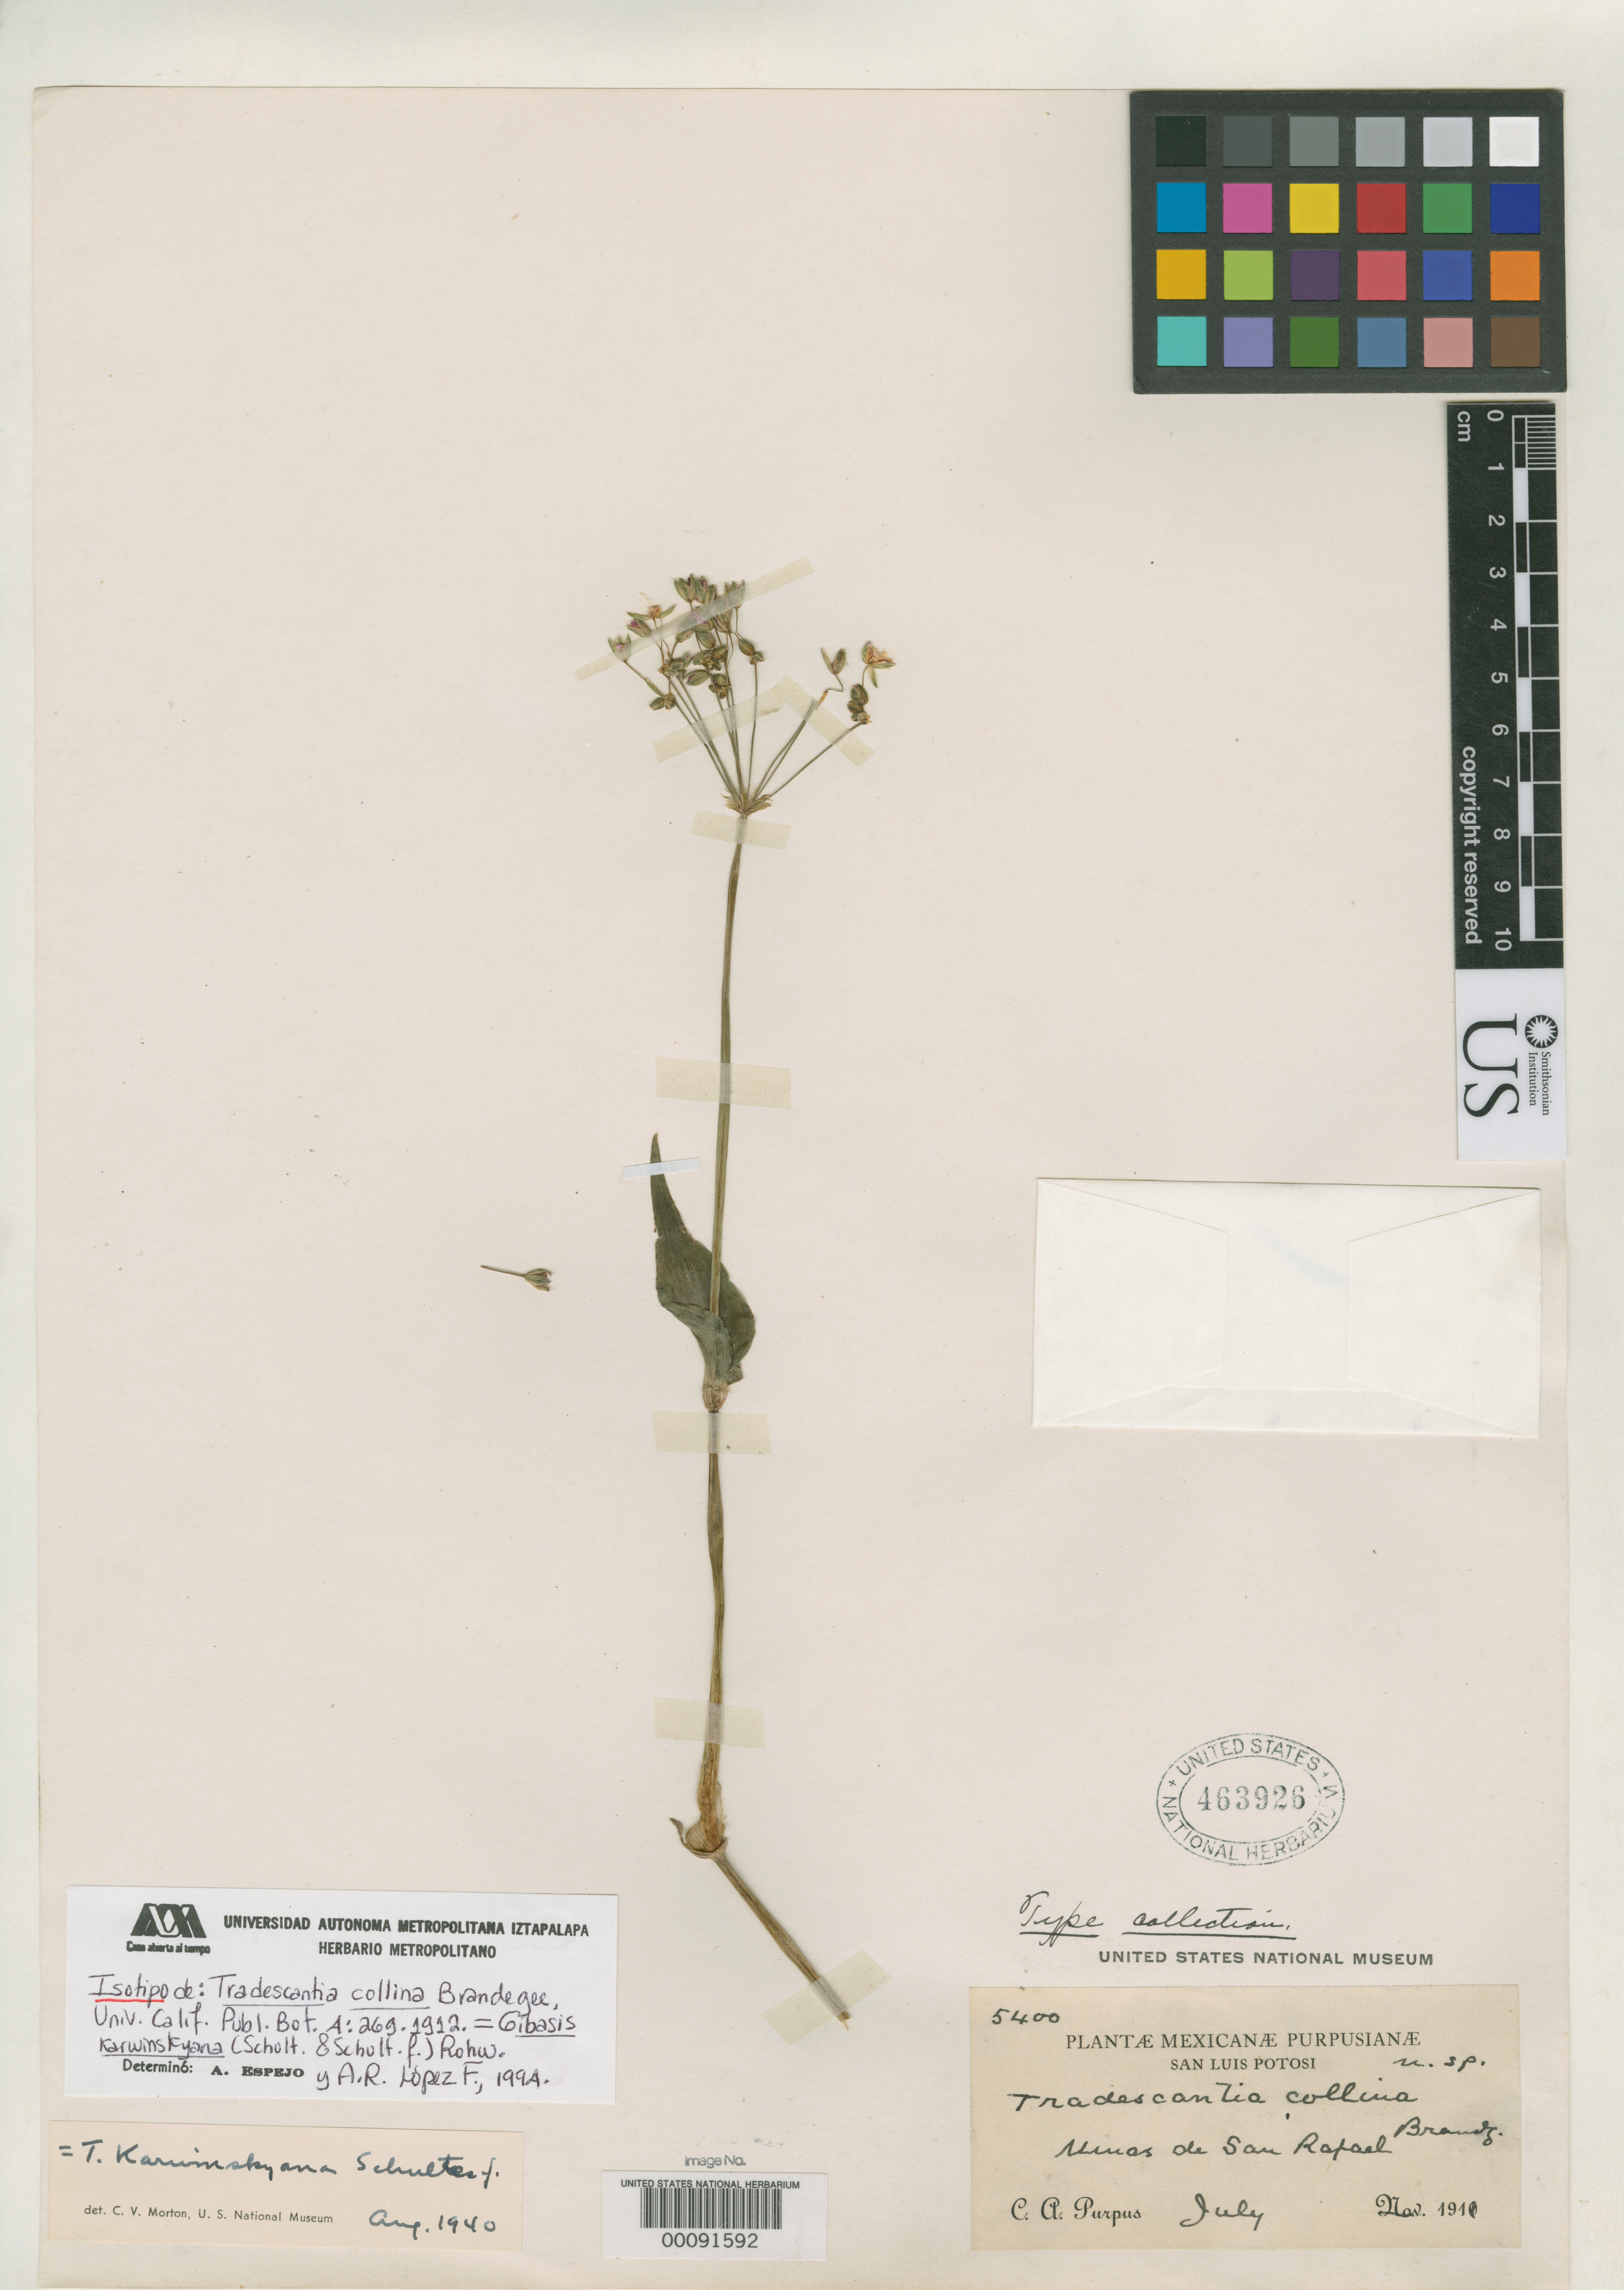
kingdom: Plantae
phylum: Tracheophyta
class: Liliopsida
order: Commelinales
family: Commelinaceae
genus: Tradescantia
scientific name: Tradescantia collina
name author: Brandegee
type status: Isotype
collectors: C. A. Purpus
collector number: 5400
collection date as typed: Jul 1911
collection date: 1911-07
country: Mexico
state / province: San Luis Potosi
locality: Near Minas de San Rafael.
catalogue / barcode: US 463926